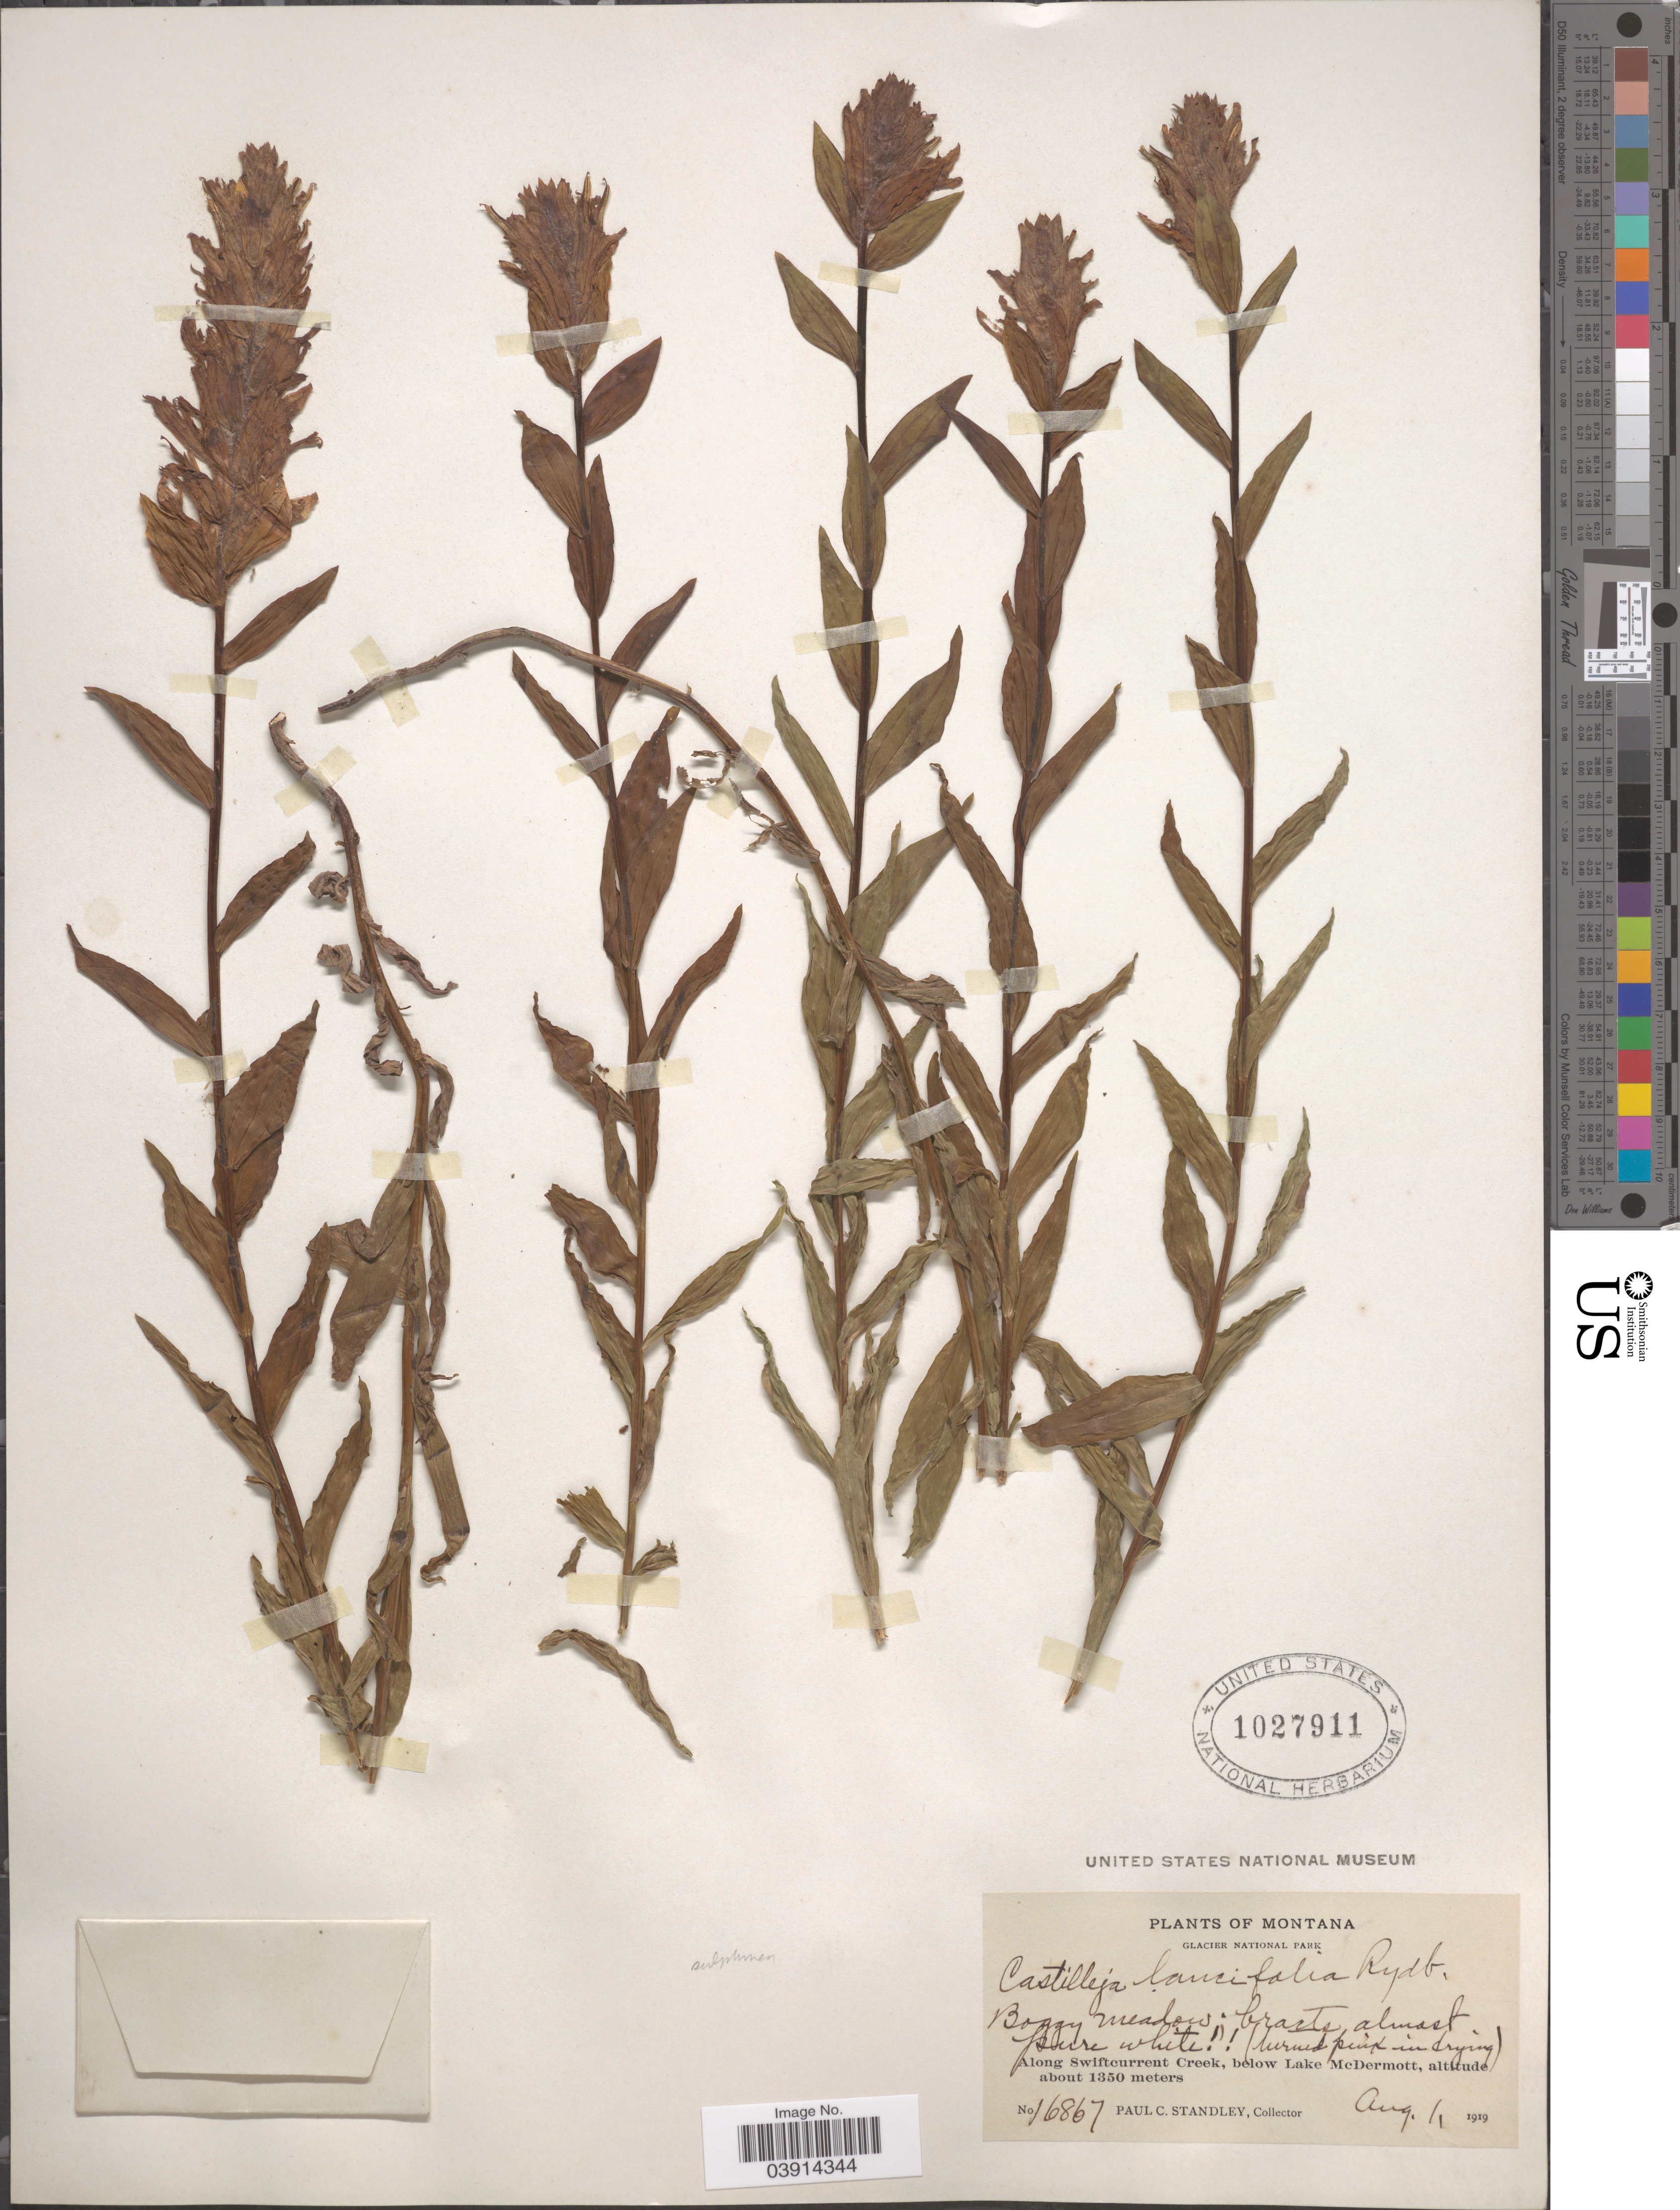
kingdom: Plantae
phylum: Tracheophyta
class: Magnoliopsida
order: Lamiales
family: Orobanchaceae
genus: Castilleja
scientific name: Castilleja sulphurea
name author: Rydb.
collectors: P. C. Standley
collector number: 16867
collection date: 1919-08-01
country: United States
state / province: Montana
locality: Glacier National Park. Along Swiftcurrent Creek, below Lake McDermott.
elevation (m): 1350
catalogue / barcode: US 1027911